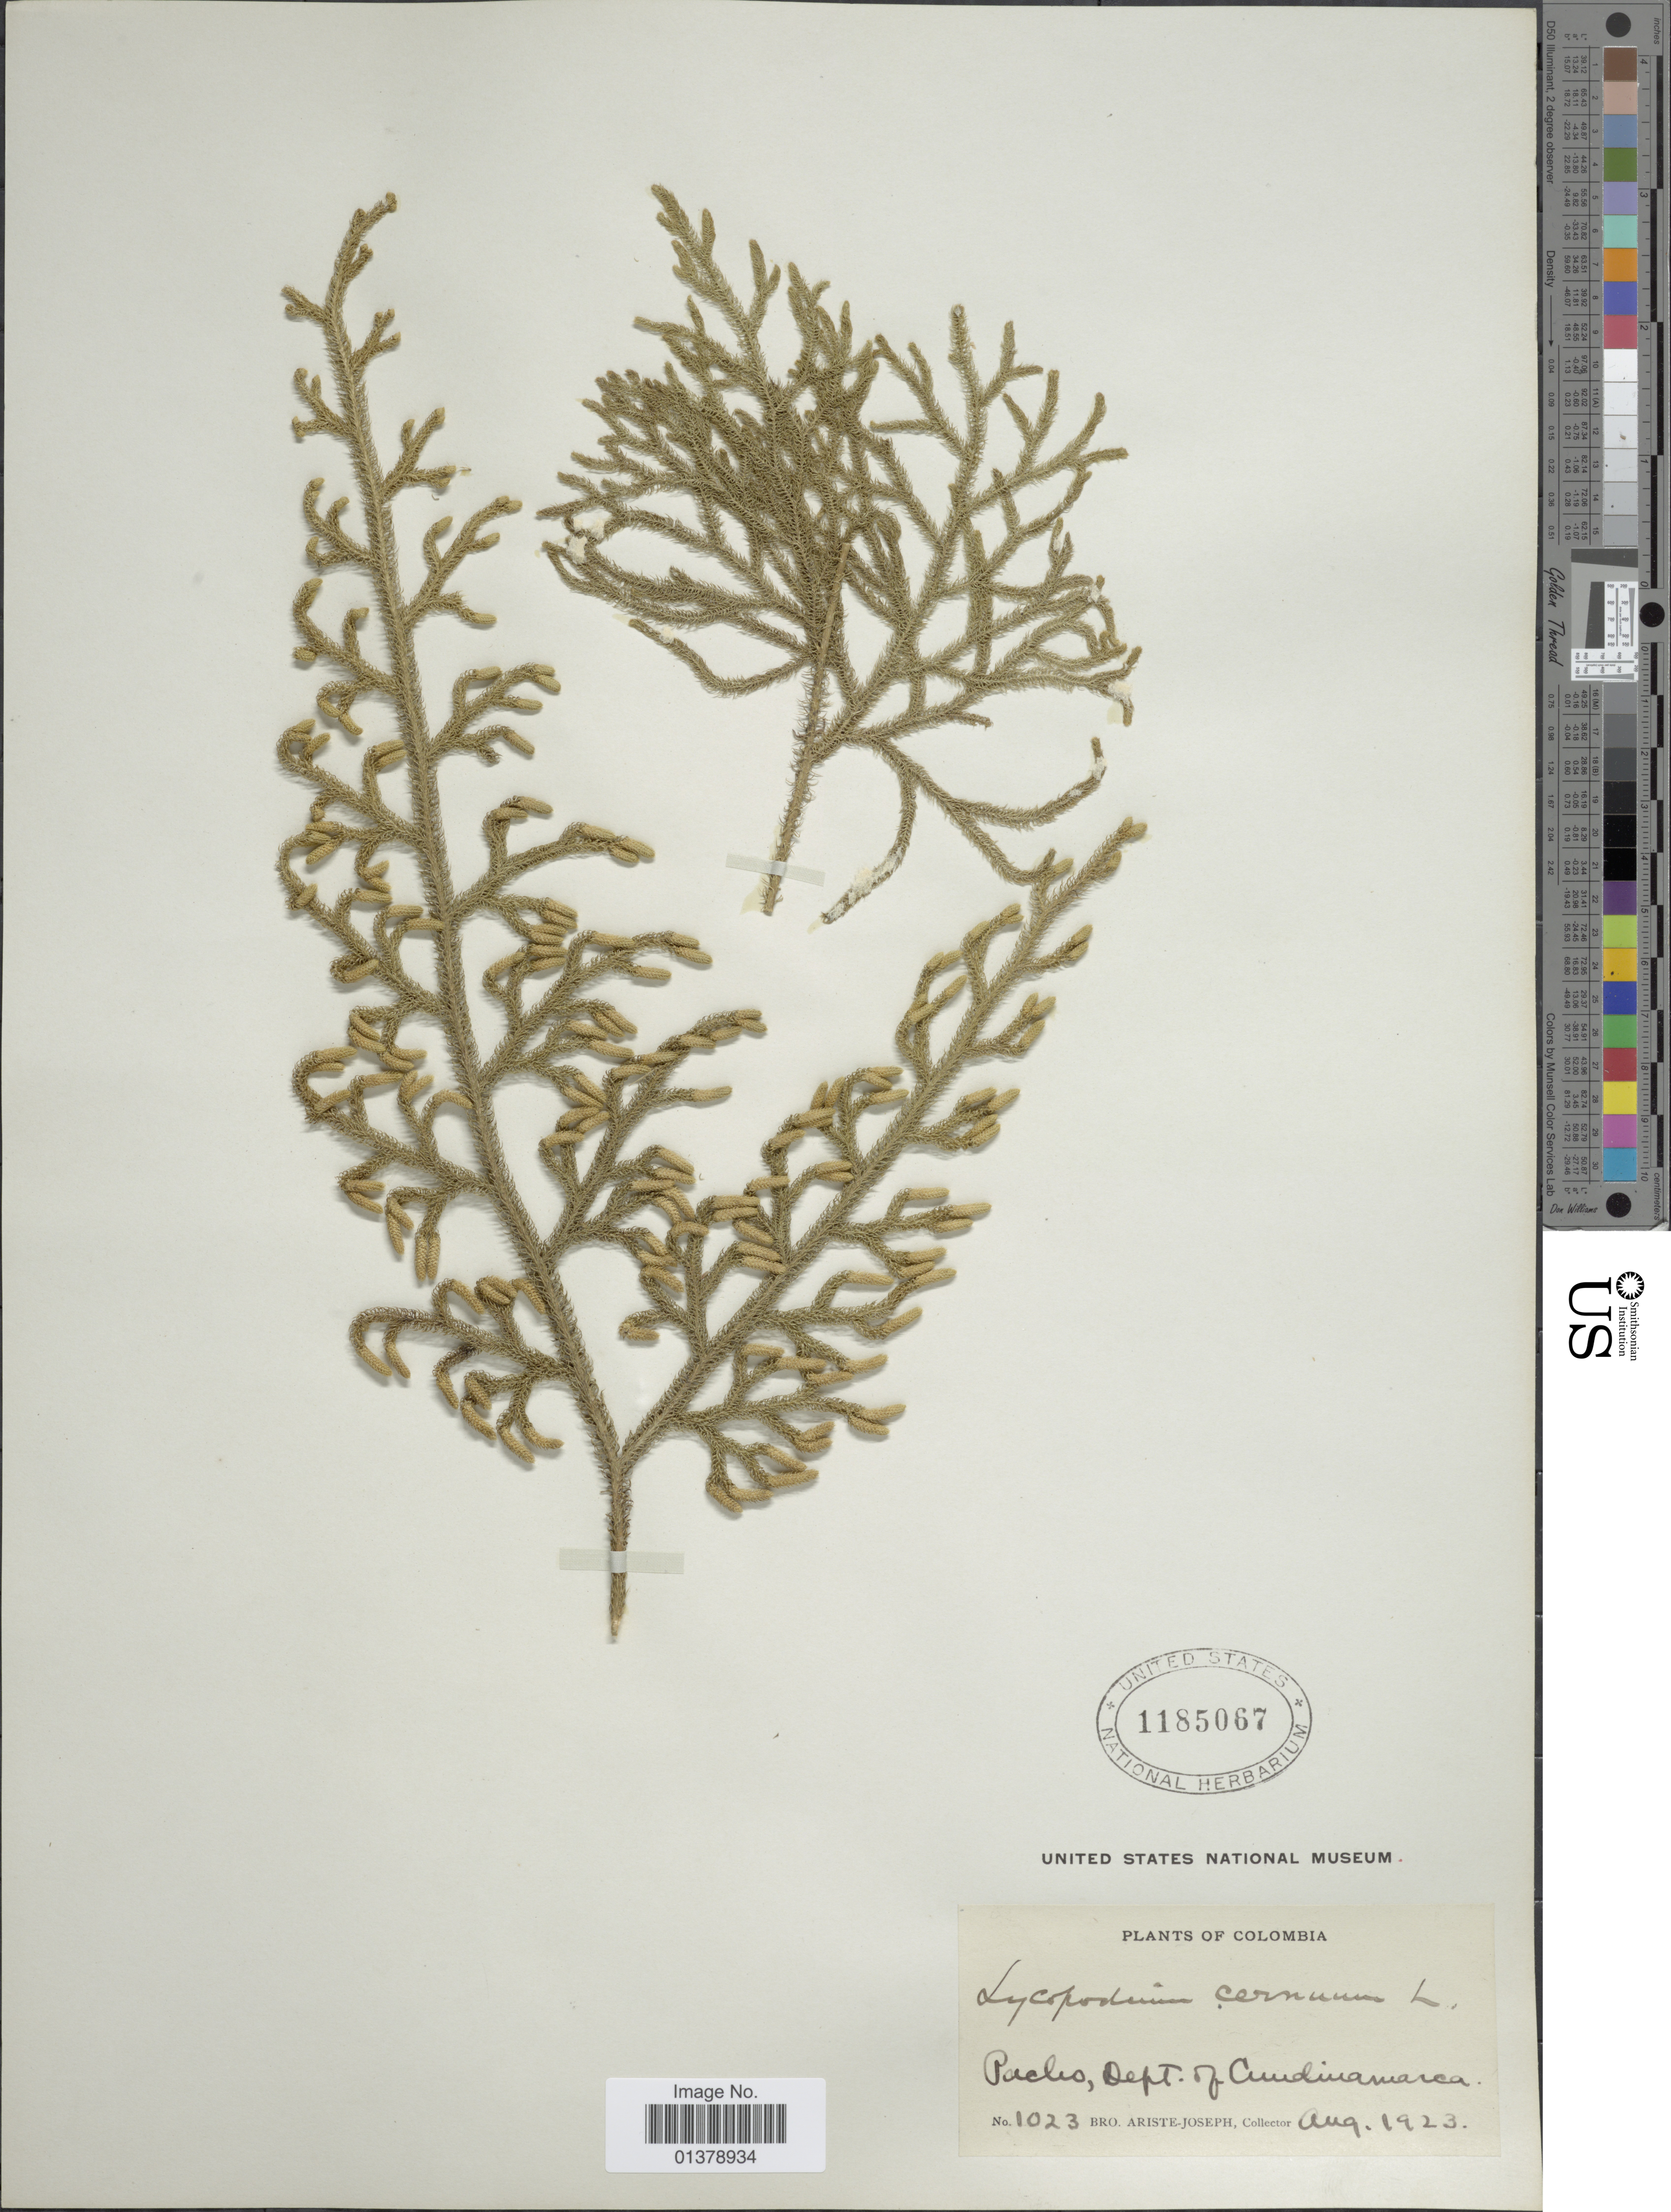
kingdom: Plantae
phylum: Tracheophyta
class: Lycopodiopsida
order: Lycopodiales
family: Lycopodiaceae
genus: Palhinhaea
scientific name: Palhinhaea cernua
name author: (L.) Vasc. & Franco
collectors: Bro. Ariste-Joseph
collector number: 1023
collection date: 1923-08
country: Colombia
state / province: Cundinamarca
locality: Pacho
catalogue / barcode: US 1185067